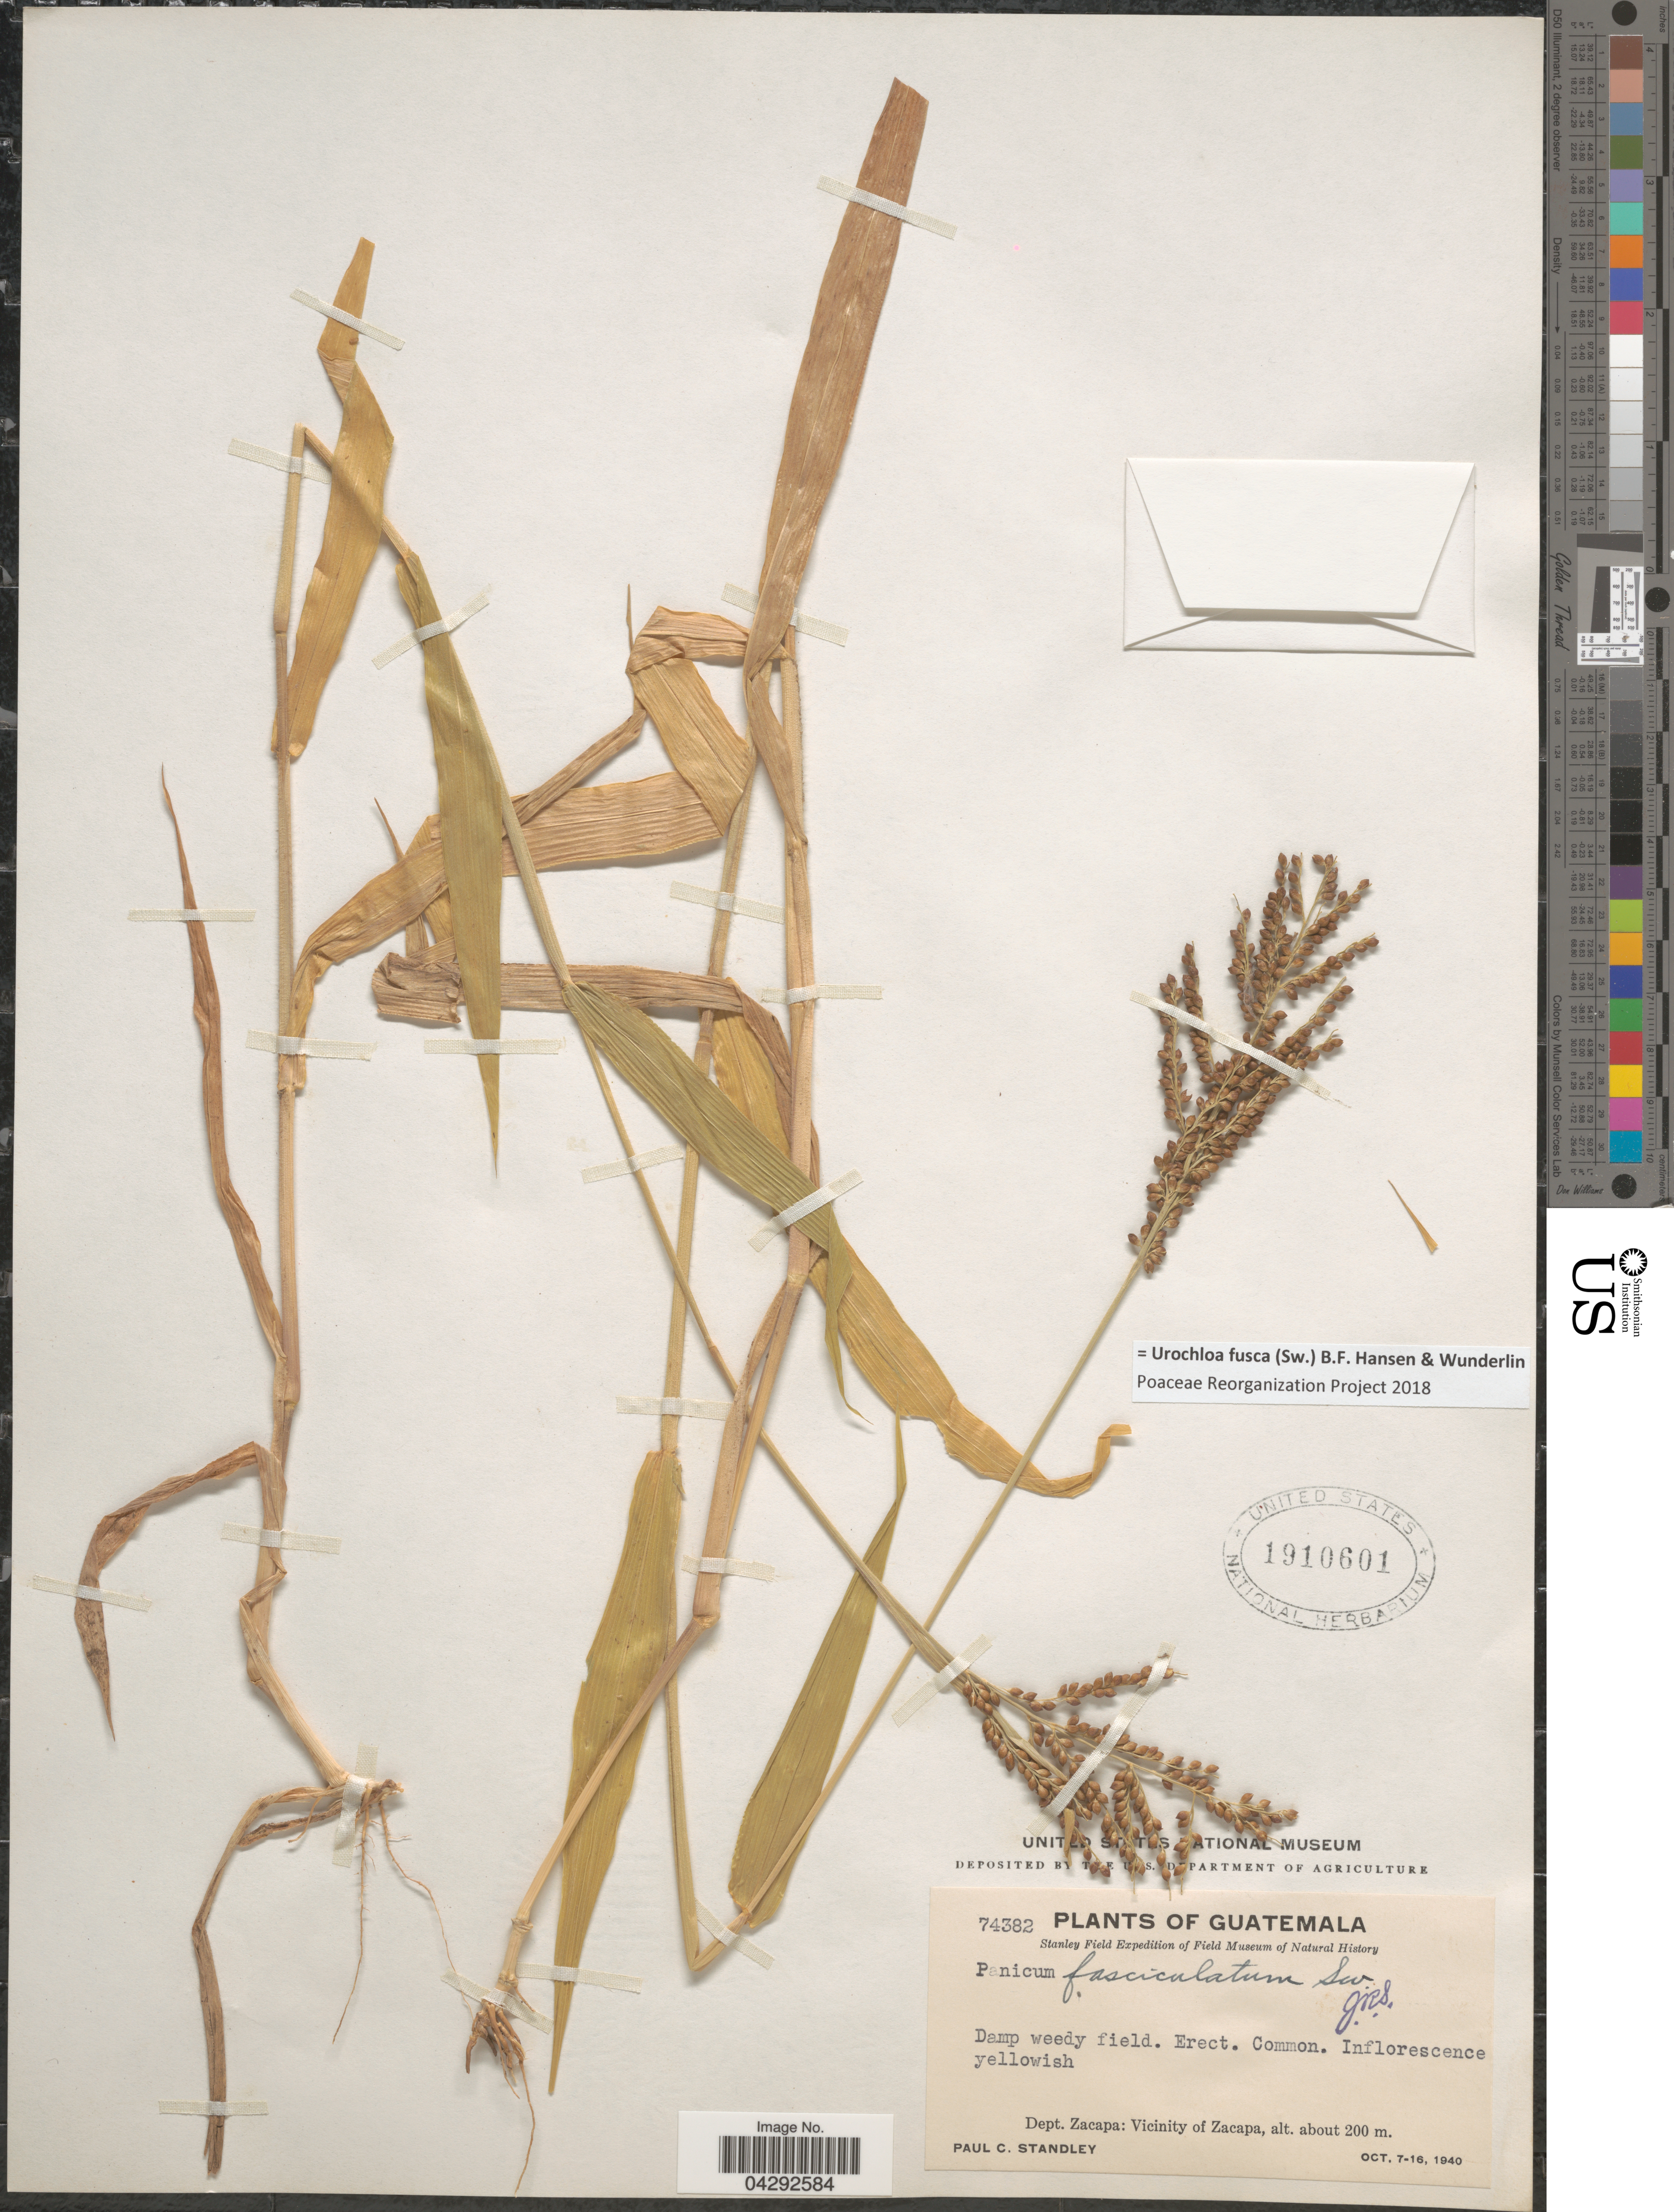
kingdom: Plantae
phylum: Tracheophyta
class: Liliopsida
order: Poales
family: Poaceae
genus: Urochloa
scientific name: Urochloa fusca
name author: (Sw.) B.F. Hansen & Wunderlin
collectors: P. C. Standley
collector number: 74382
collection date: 1940-10-07/1940-10-16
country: Guatemala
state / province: Zacapa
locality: Stanley Field Expedition of Field Museum of Natural History. Damp weedy field. Dept. Zacapa: Vicinity of Zacapa.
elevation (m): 200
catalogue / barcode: US 1910601